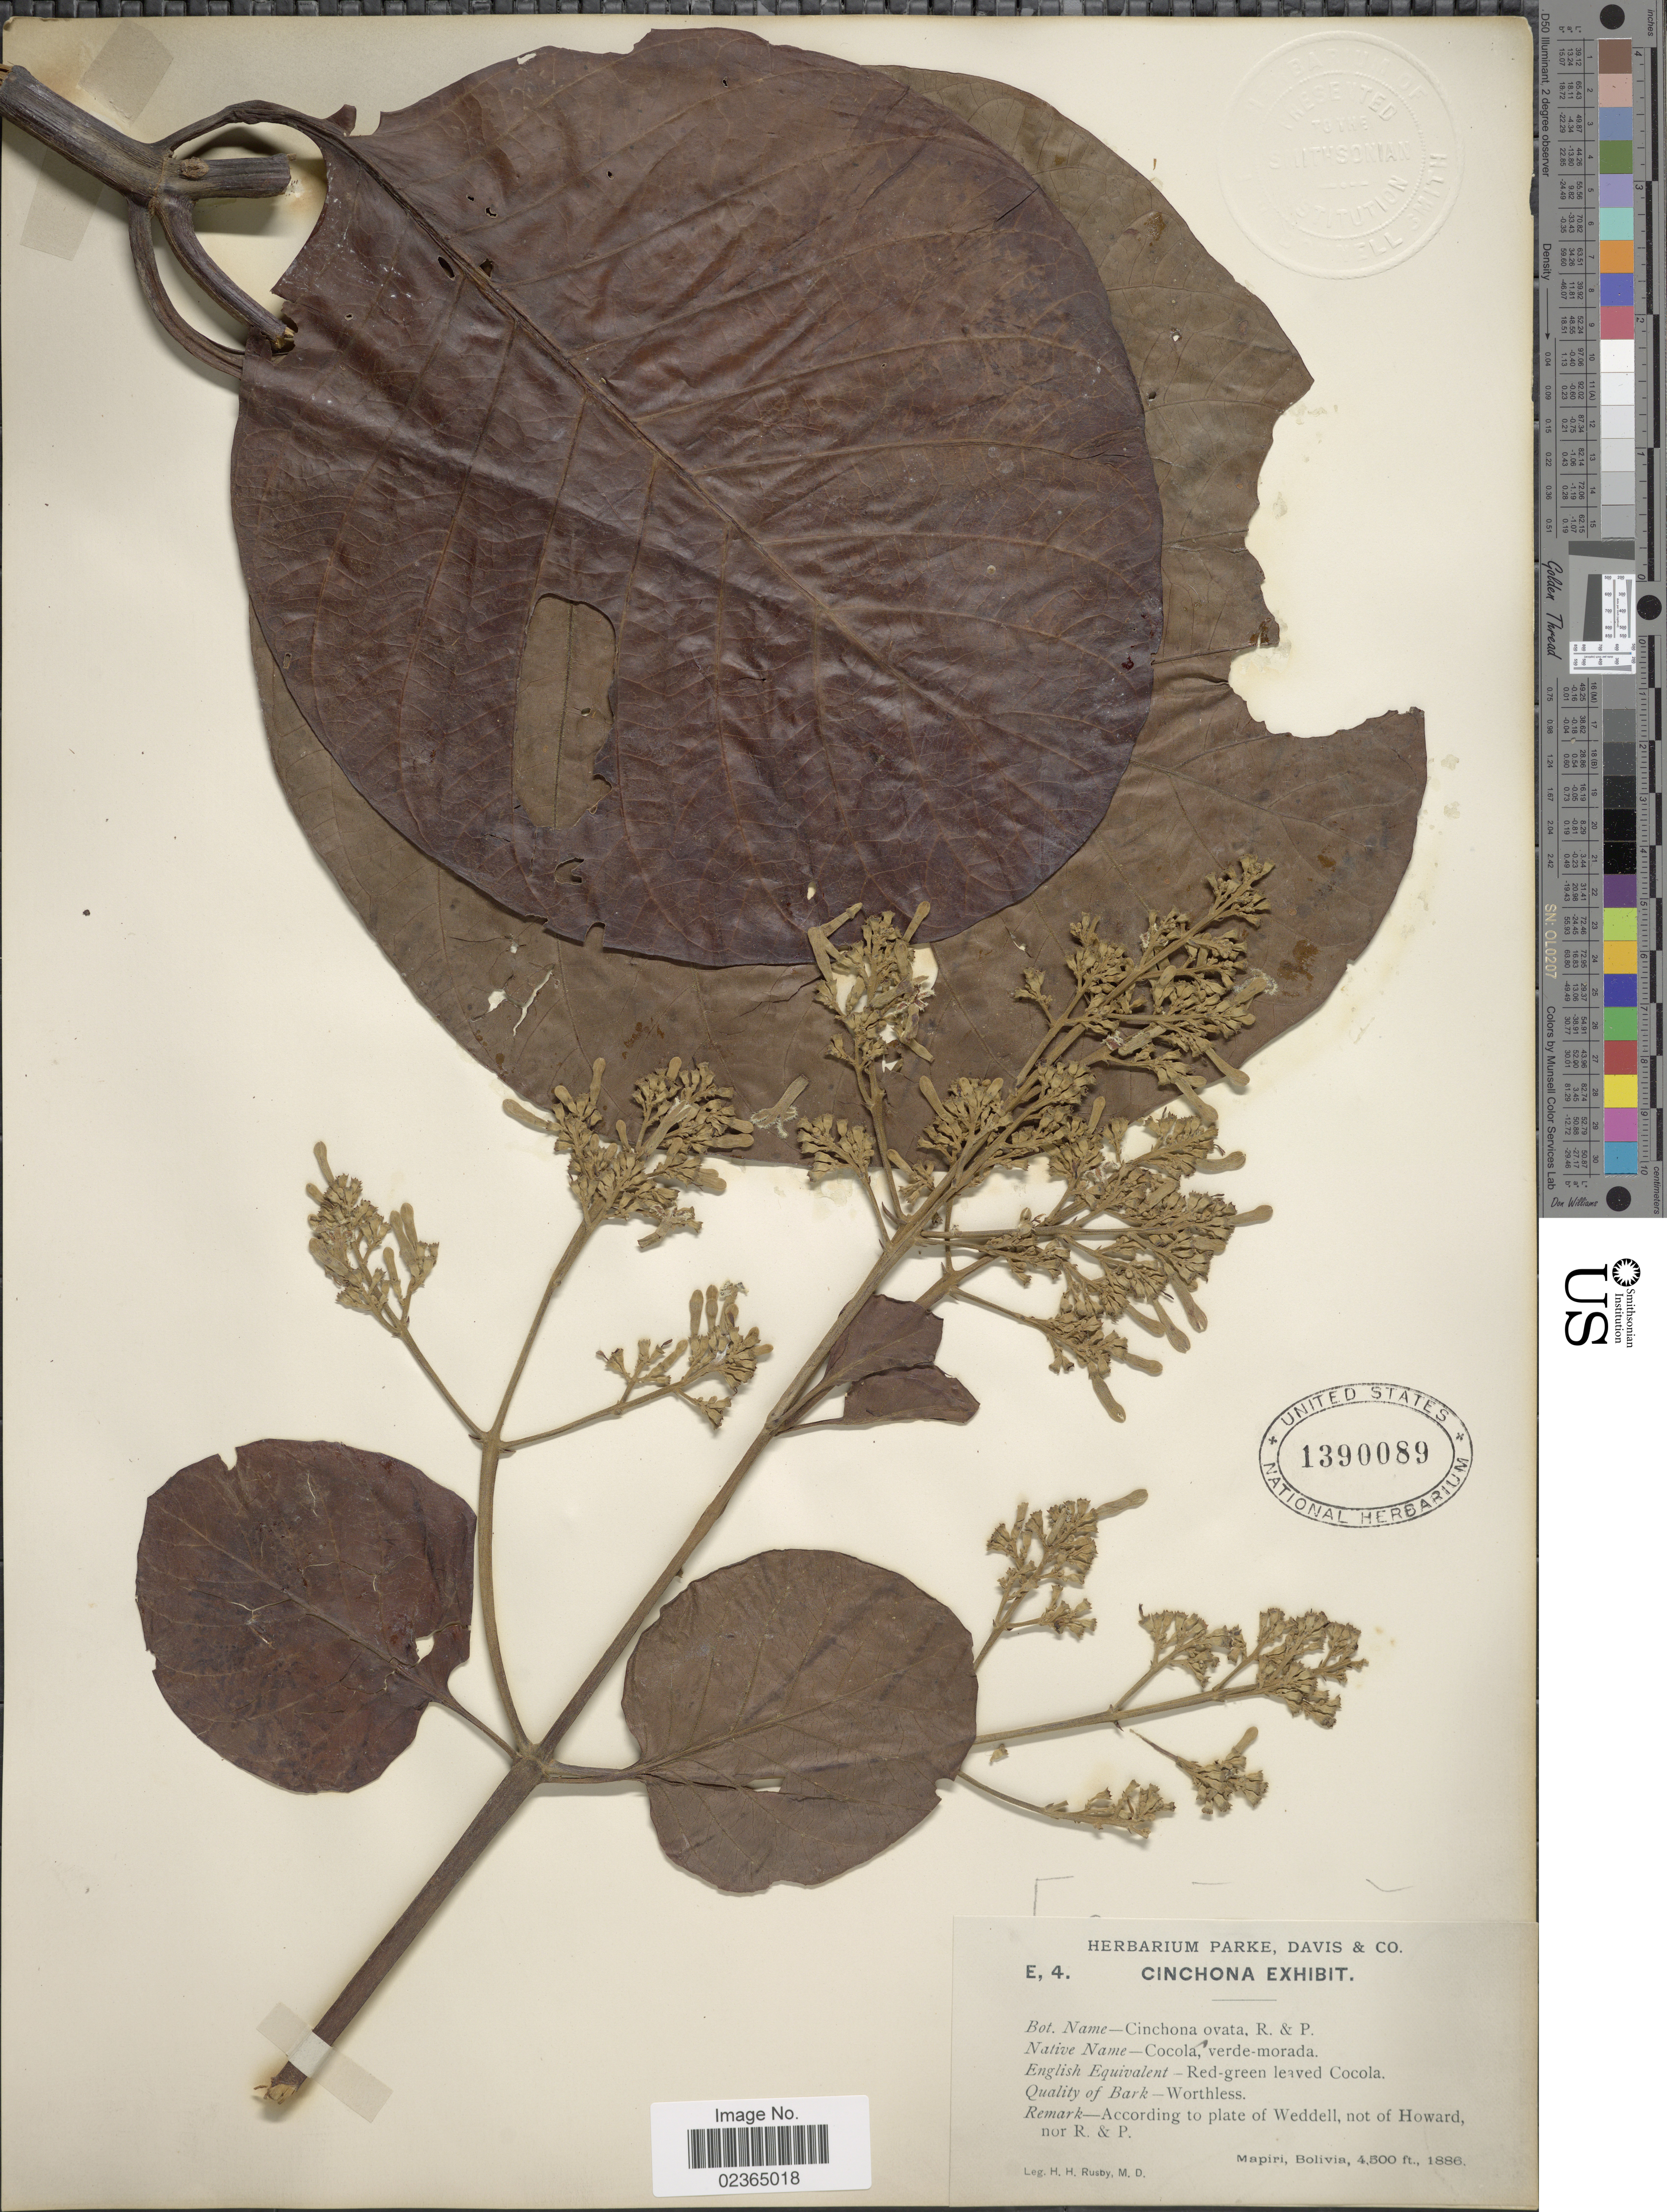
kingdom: Plantae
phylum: Tracheophyta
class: Magnoliopsida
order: Gentianales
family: Rubiaceae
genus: Cinchona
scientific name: Cinchona pubescens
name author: Vahl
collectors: H. H. Rusby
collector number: E, 4.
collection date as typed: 1886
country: Bolivia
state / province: La Páz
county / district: Larecaja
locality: Mapiri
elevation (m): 1372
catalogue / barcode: US 1390089